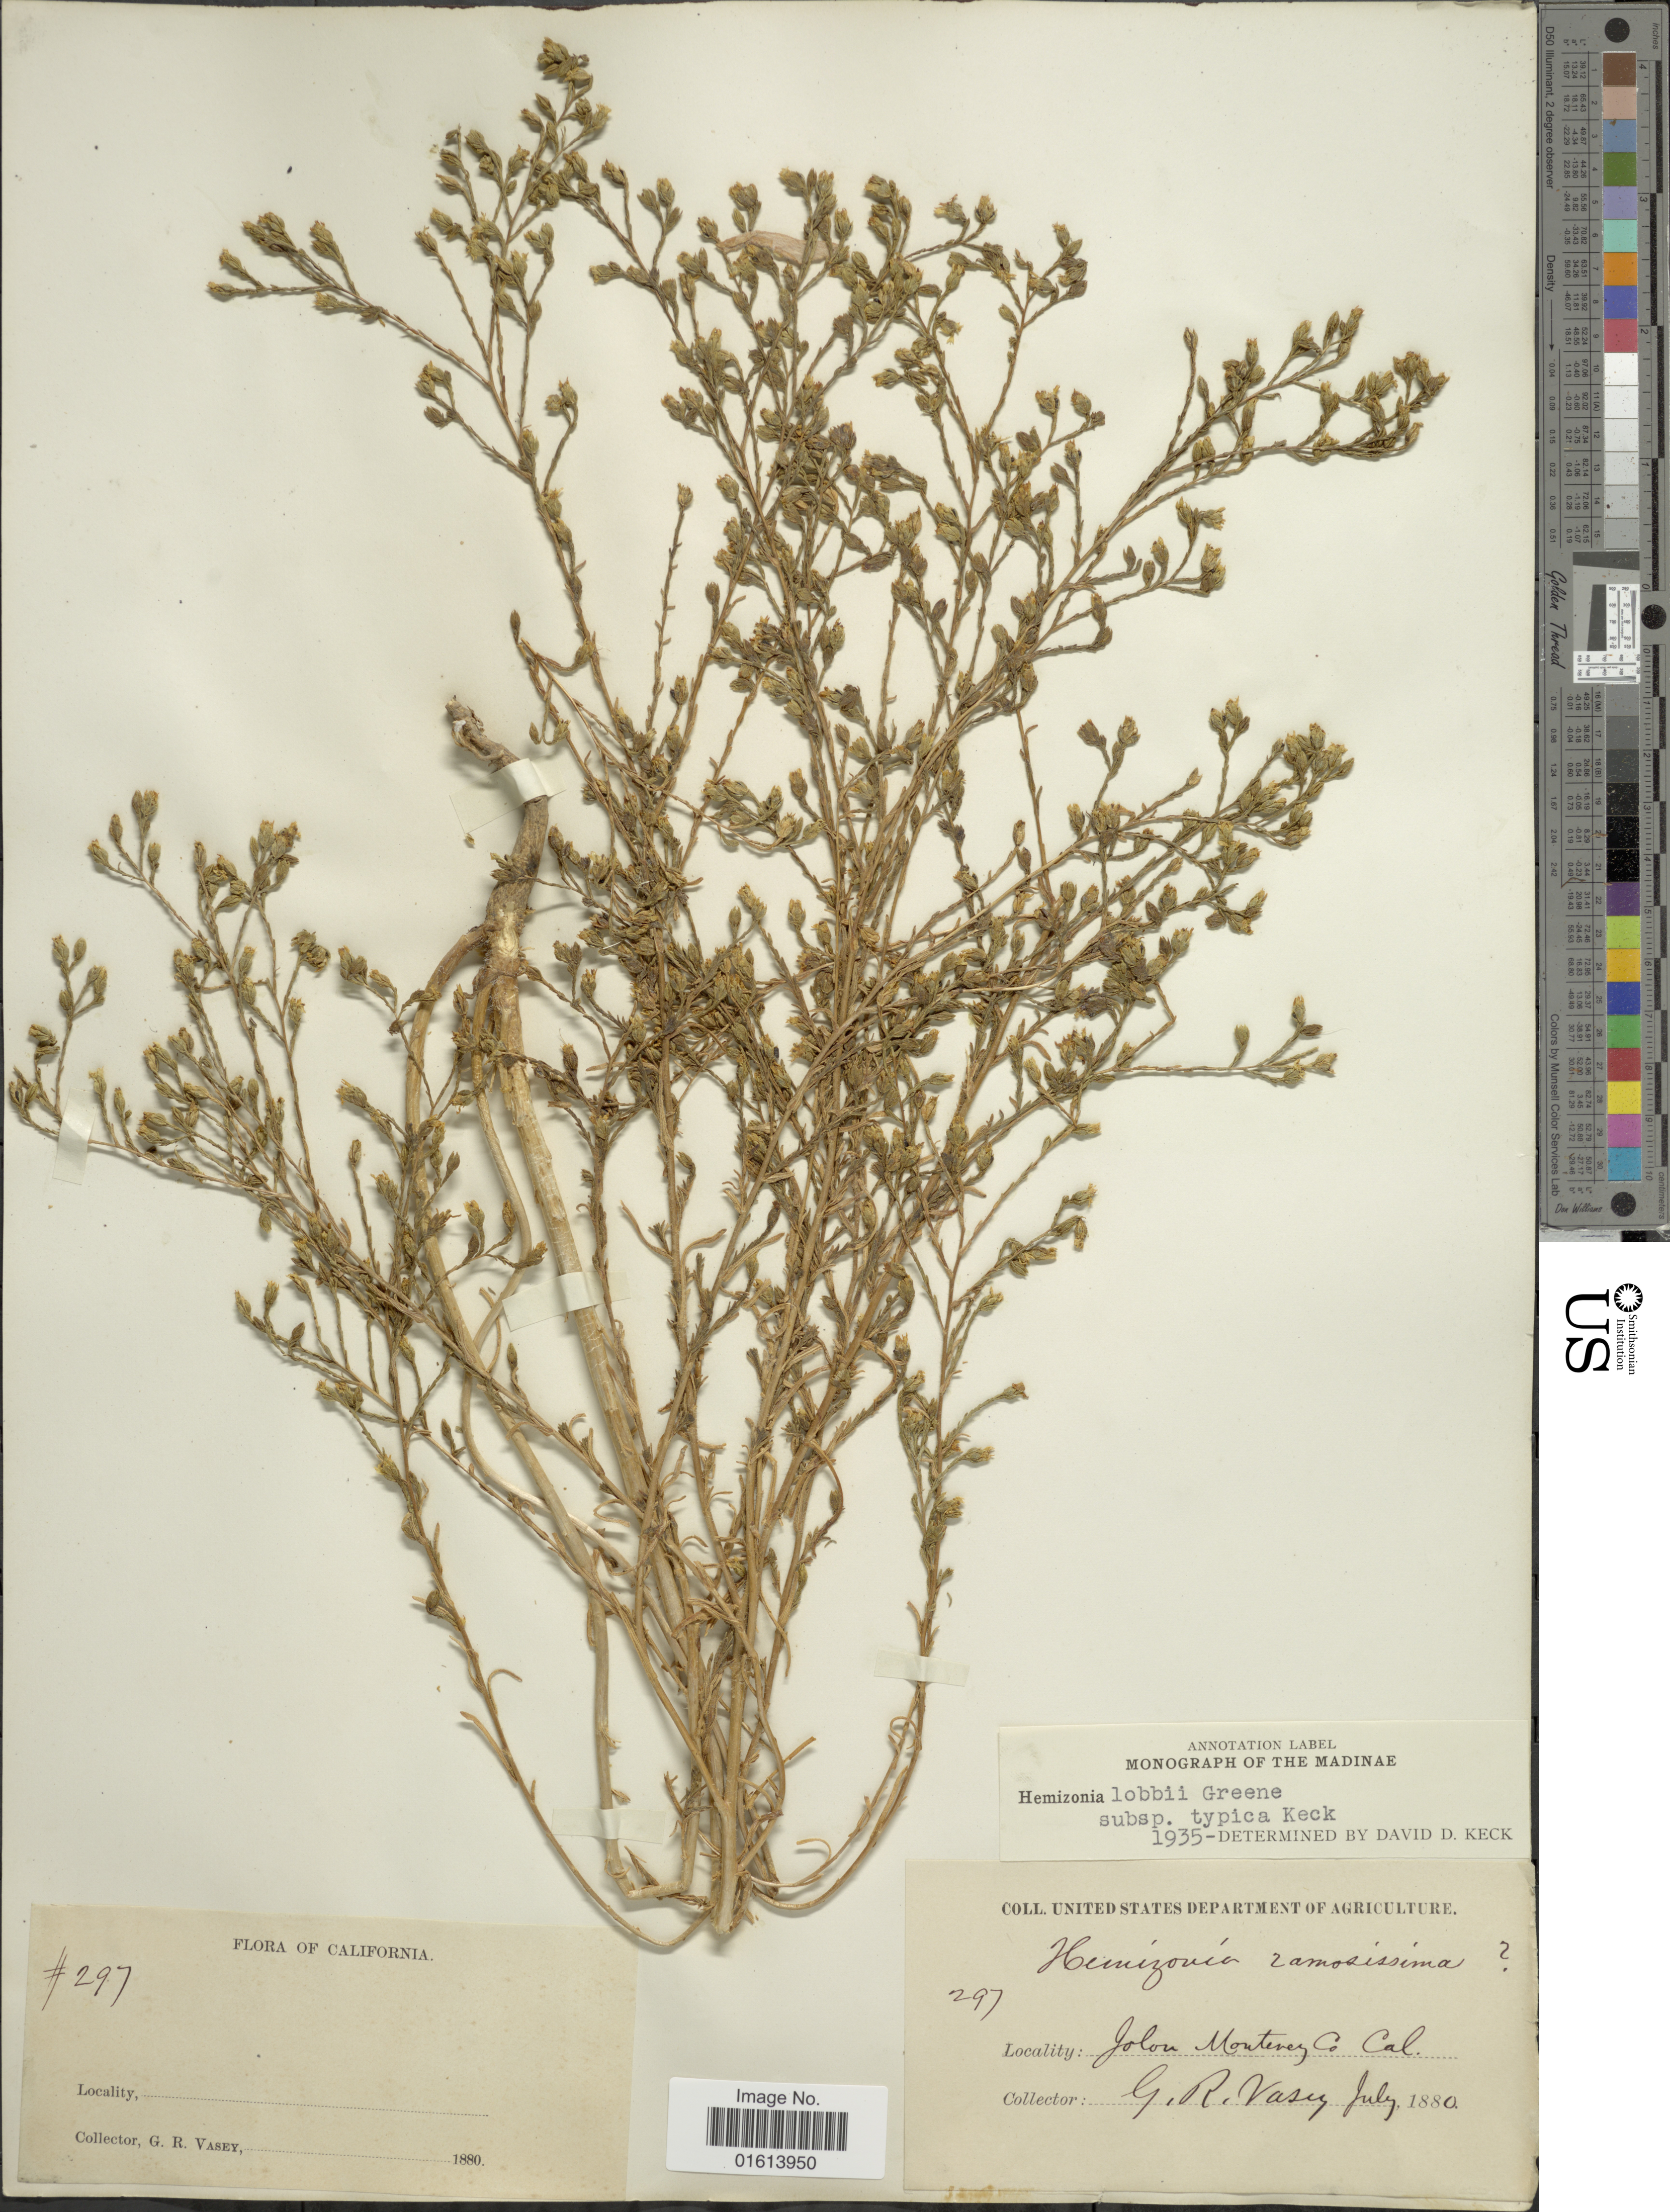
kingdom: Plantae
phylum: Tracheophyta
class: Magnoliopsida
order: Asterales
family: Asteraceae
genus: Deinandra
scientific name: Deinandra lobbii subsp. lobbii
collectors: G. R. Vasey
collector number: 297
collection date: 1880-07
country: United States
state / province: California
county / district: Monterey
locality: Jolon Monterey, Cal.